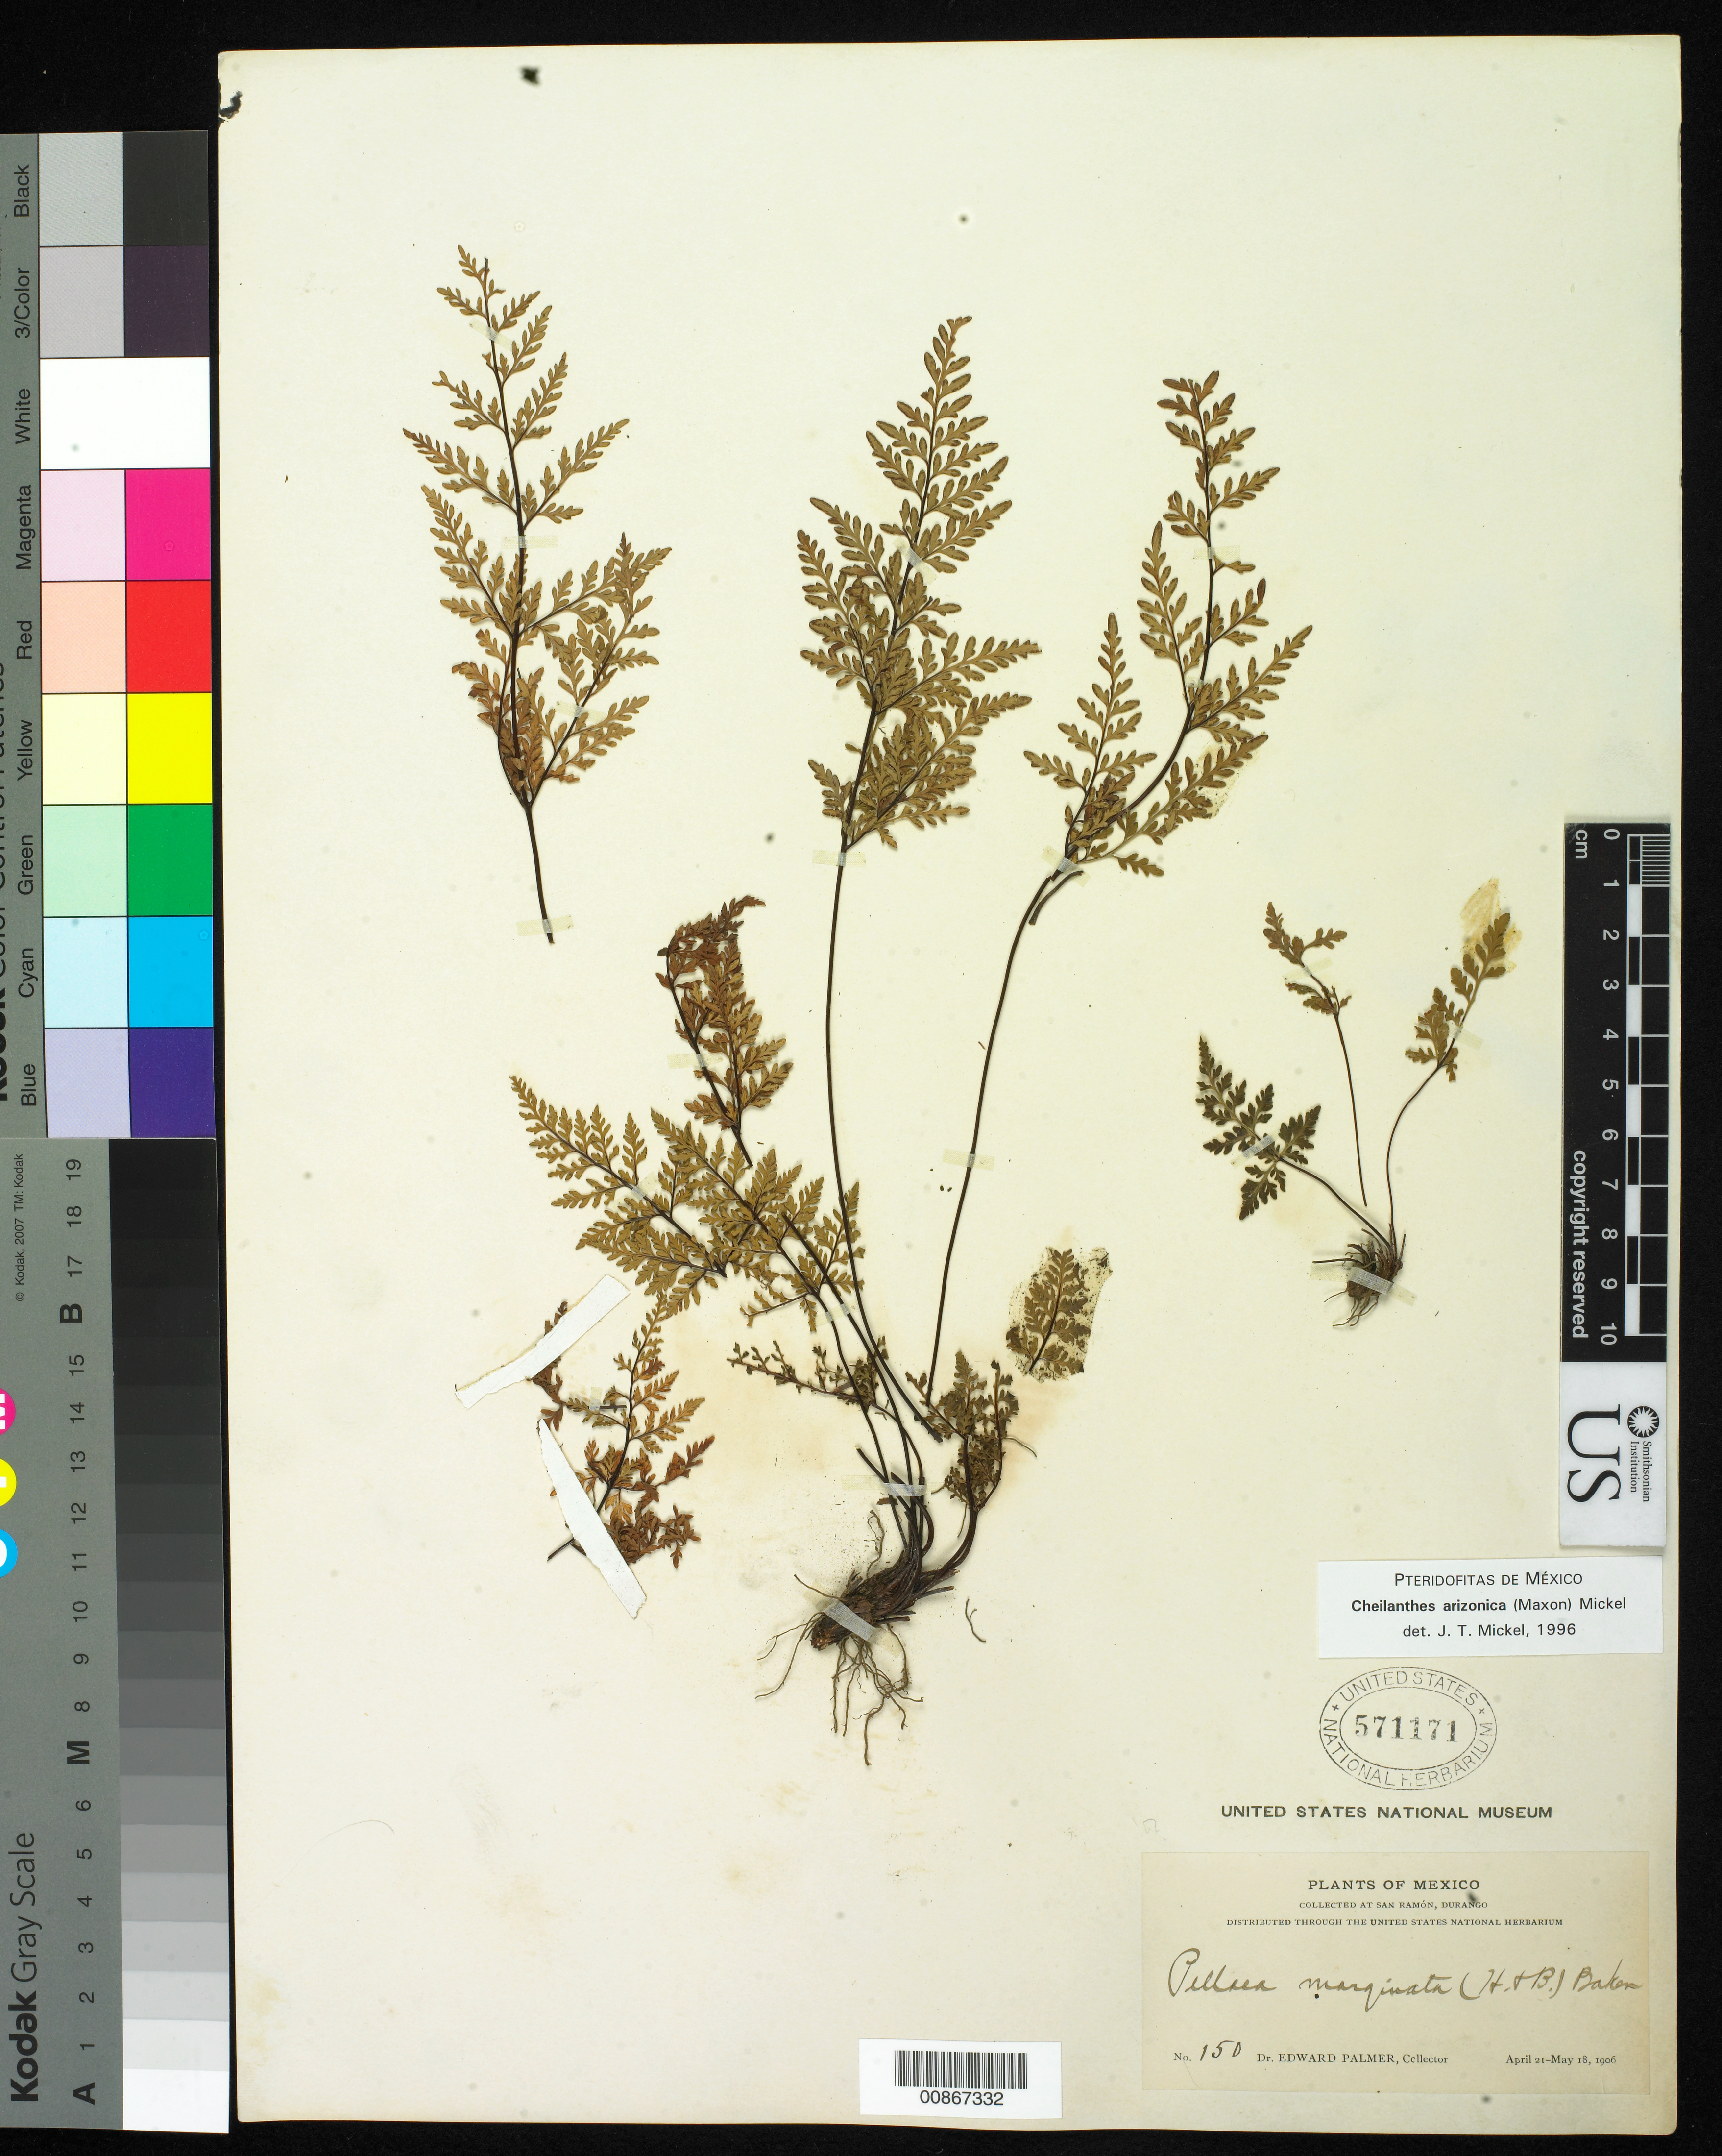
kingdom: Plantae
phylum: Tracheophyta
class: Polypodiopsida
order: Polypodiales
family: Pteridaceae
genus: Gaga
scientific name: Gaga arizonica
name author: (Maxon) Fay W. Li & Windham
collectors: E. Palmer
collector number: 150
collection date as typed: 21 Apr 1906 to 18 May 1906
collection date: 1906-04-21/1906-05-18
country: Mexico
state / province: Durango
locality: San Ramón, Durango.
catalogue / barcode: US 571171